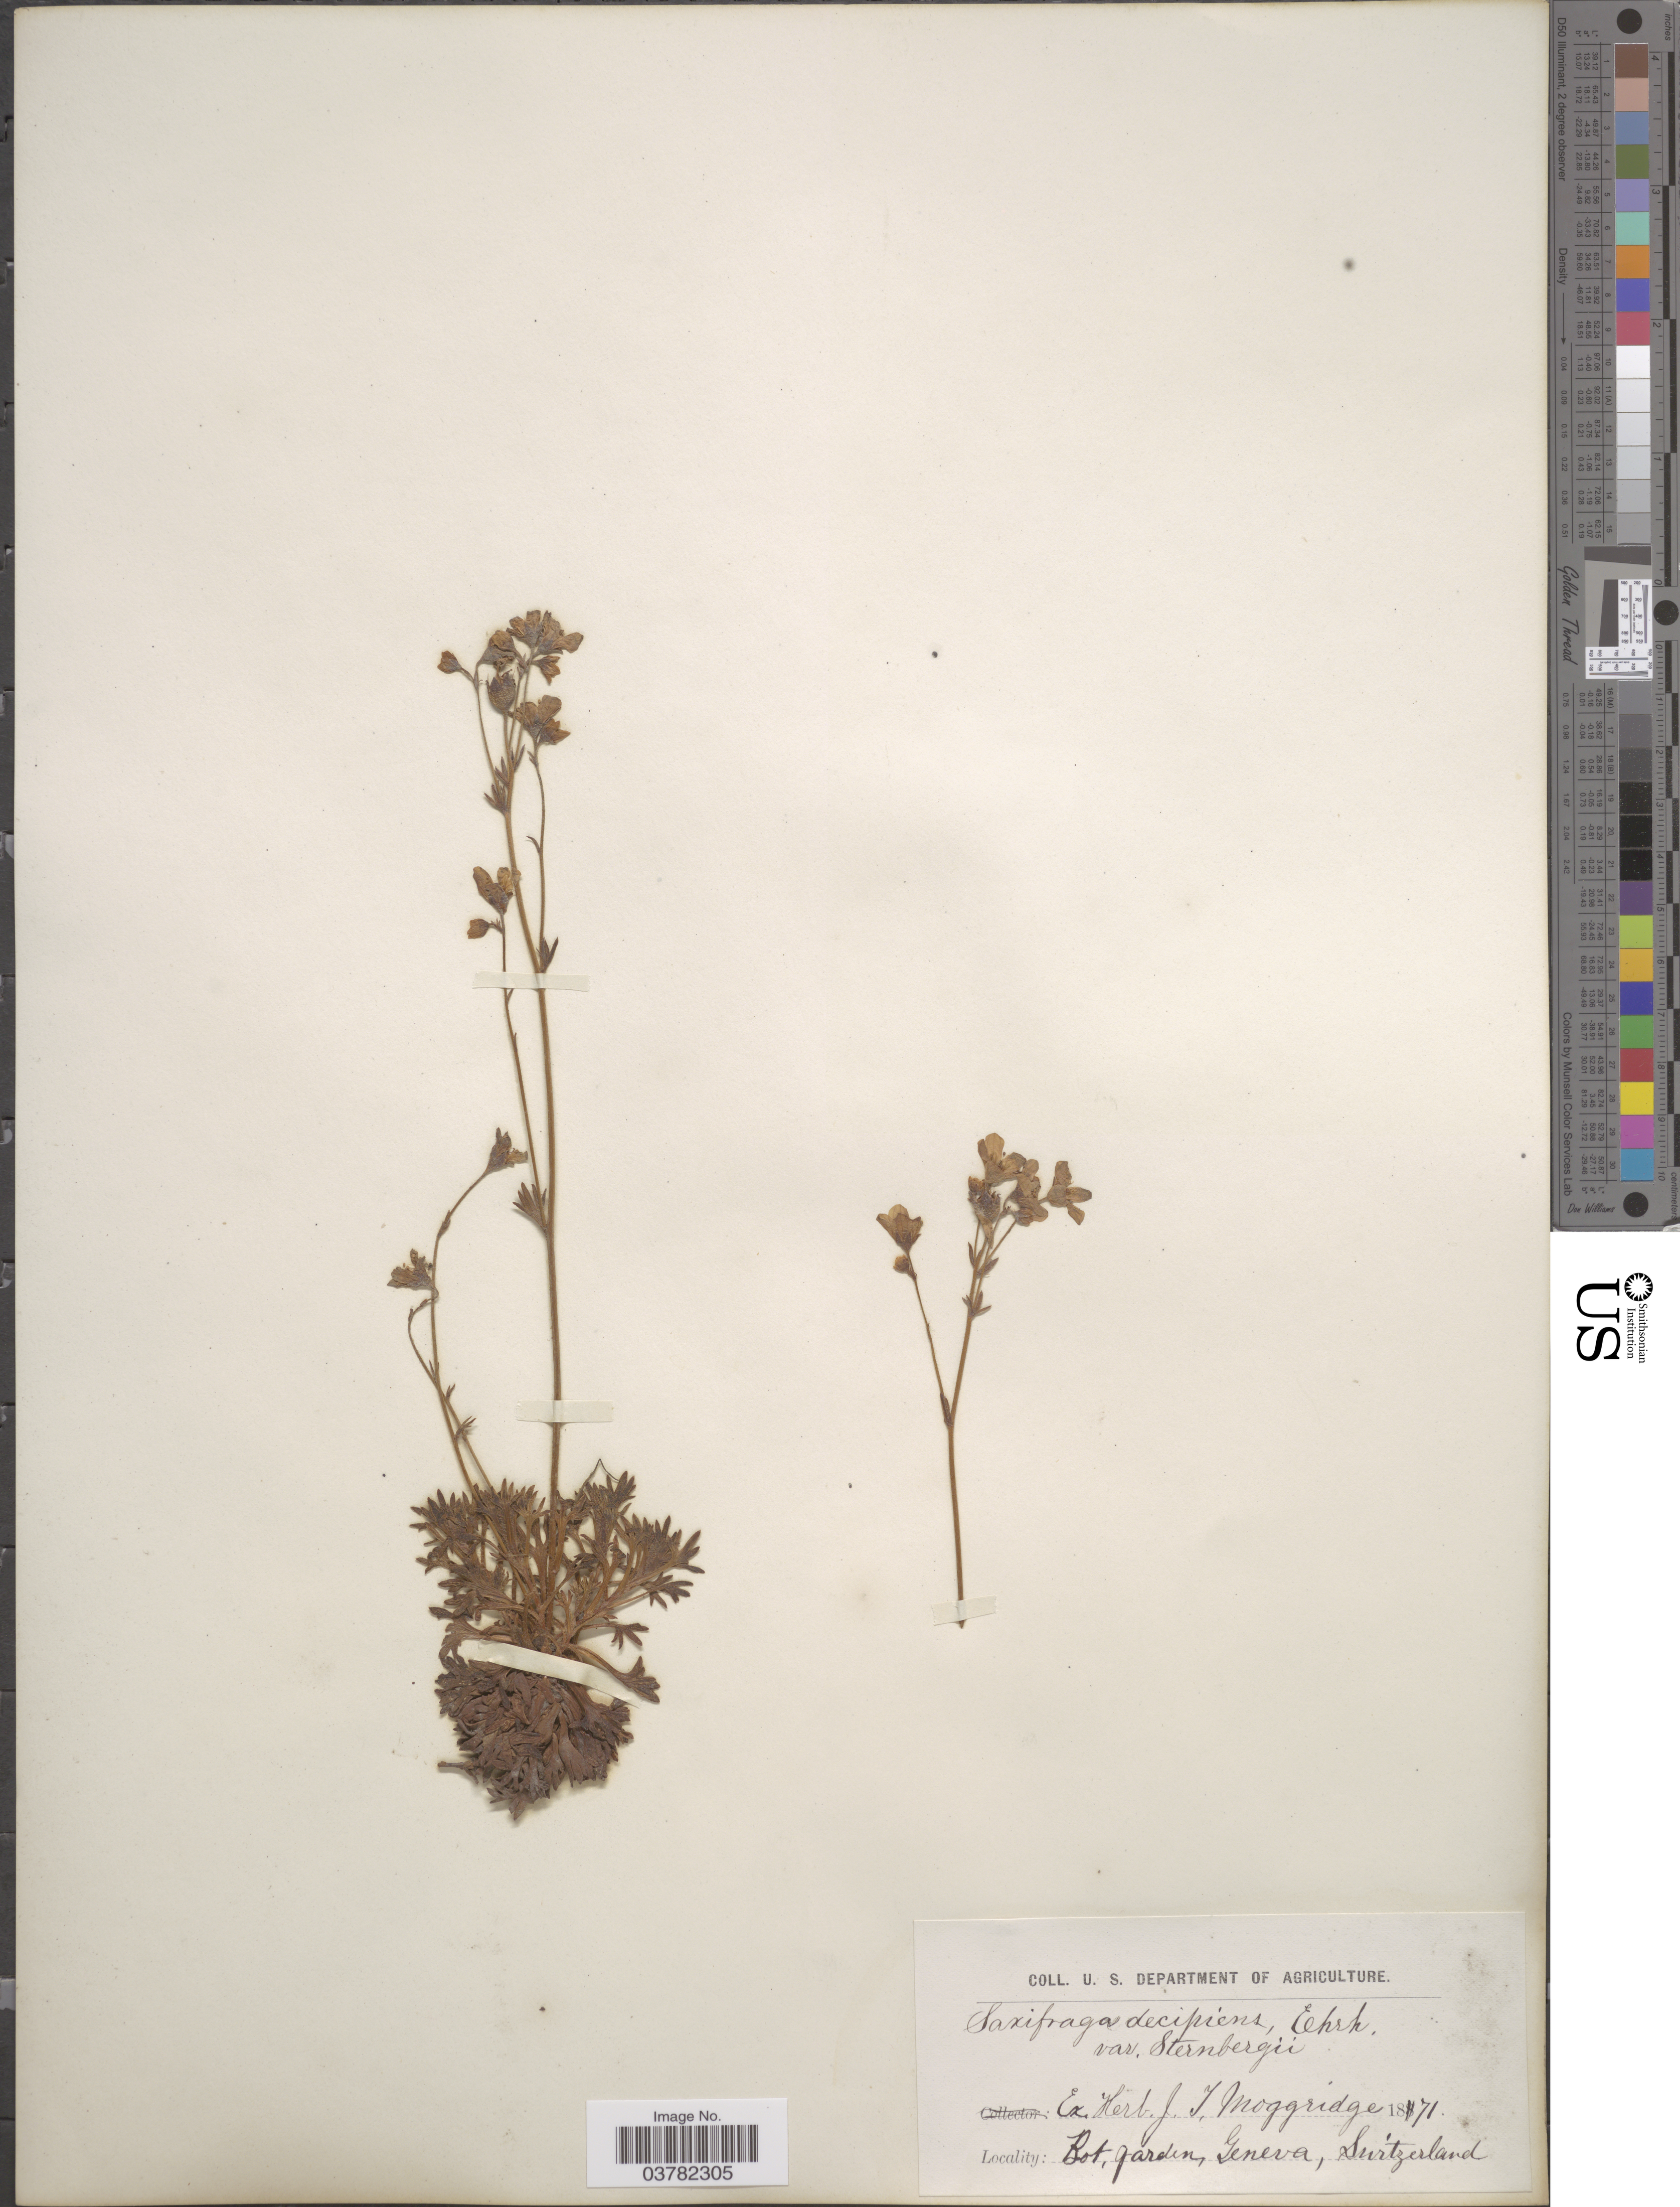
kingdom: Plantae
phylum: Tracheophyta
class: Magnoliopsida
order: Saxifragales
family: Saxifragaceae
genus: Saxifraga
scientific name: Saxifraga decipiens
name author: Ehrh.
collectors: ex herb. J.T. Moggridge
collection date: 1871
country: Switzerland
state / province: Genève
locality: Bot. Garden.